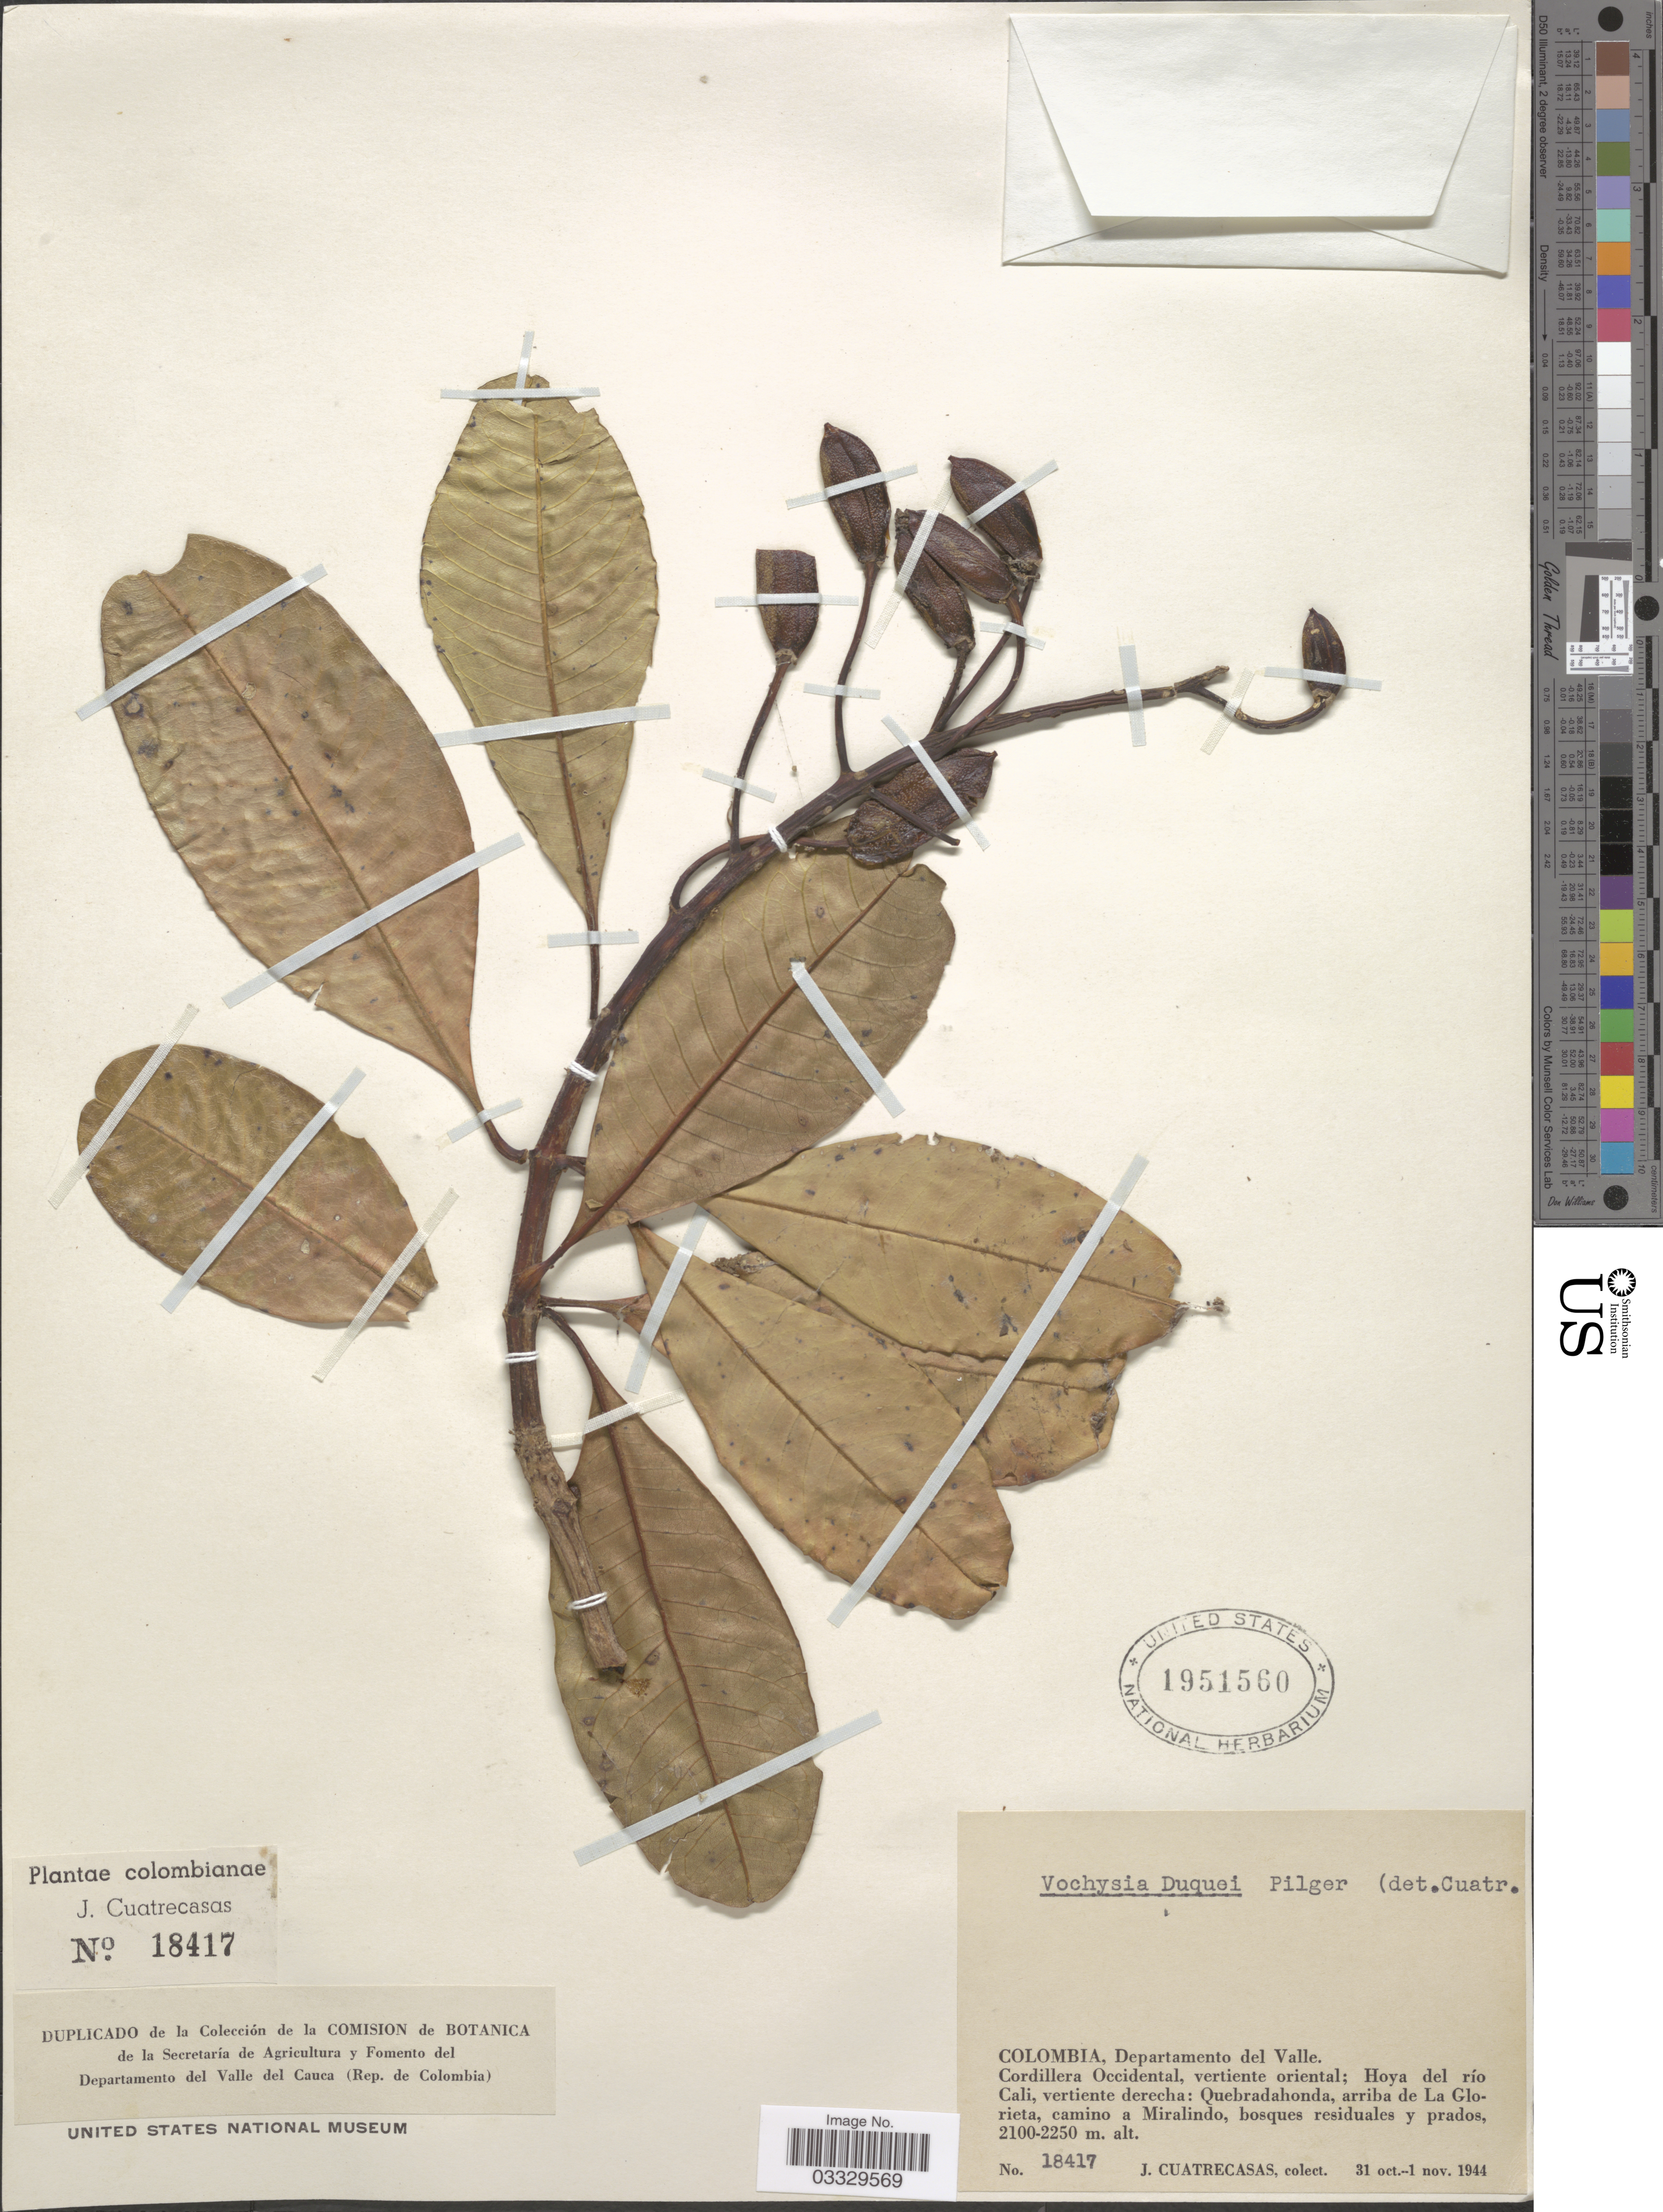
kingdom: Plantae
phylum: Tracheophyta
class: Magnoliopsida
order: Myrtales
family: Vochysiaceae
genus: Vochysia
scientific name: Vochysia duquei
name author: Pilg. in Burret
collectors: J. Cuatrecasas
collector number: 18417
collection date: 1944-10-31/1944-11-01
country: Colombia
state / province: Valle del Cauca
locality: Departamento del Valle. Cordillera Occidental, vertiente oriental; Hoya del río Cali, vertiente derecha: Quebradahonda, arriba de La Glorieta, camino a Miralindo.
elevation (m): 2100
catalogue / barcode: US 1951560